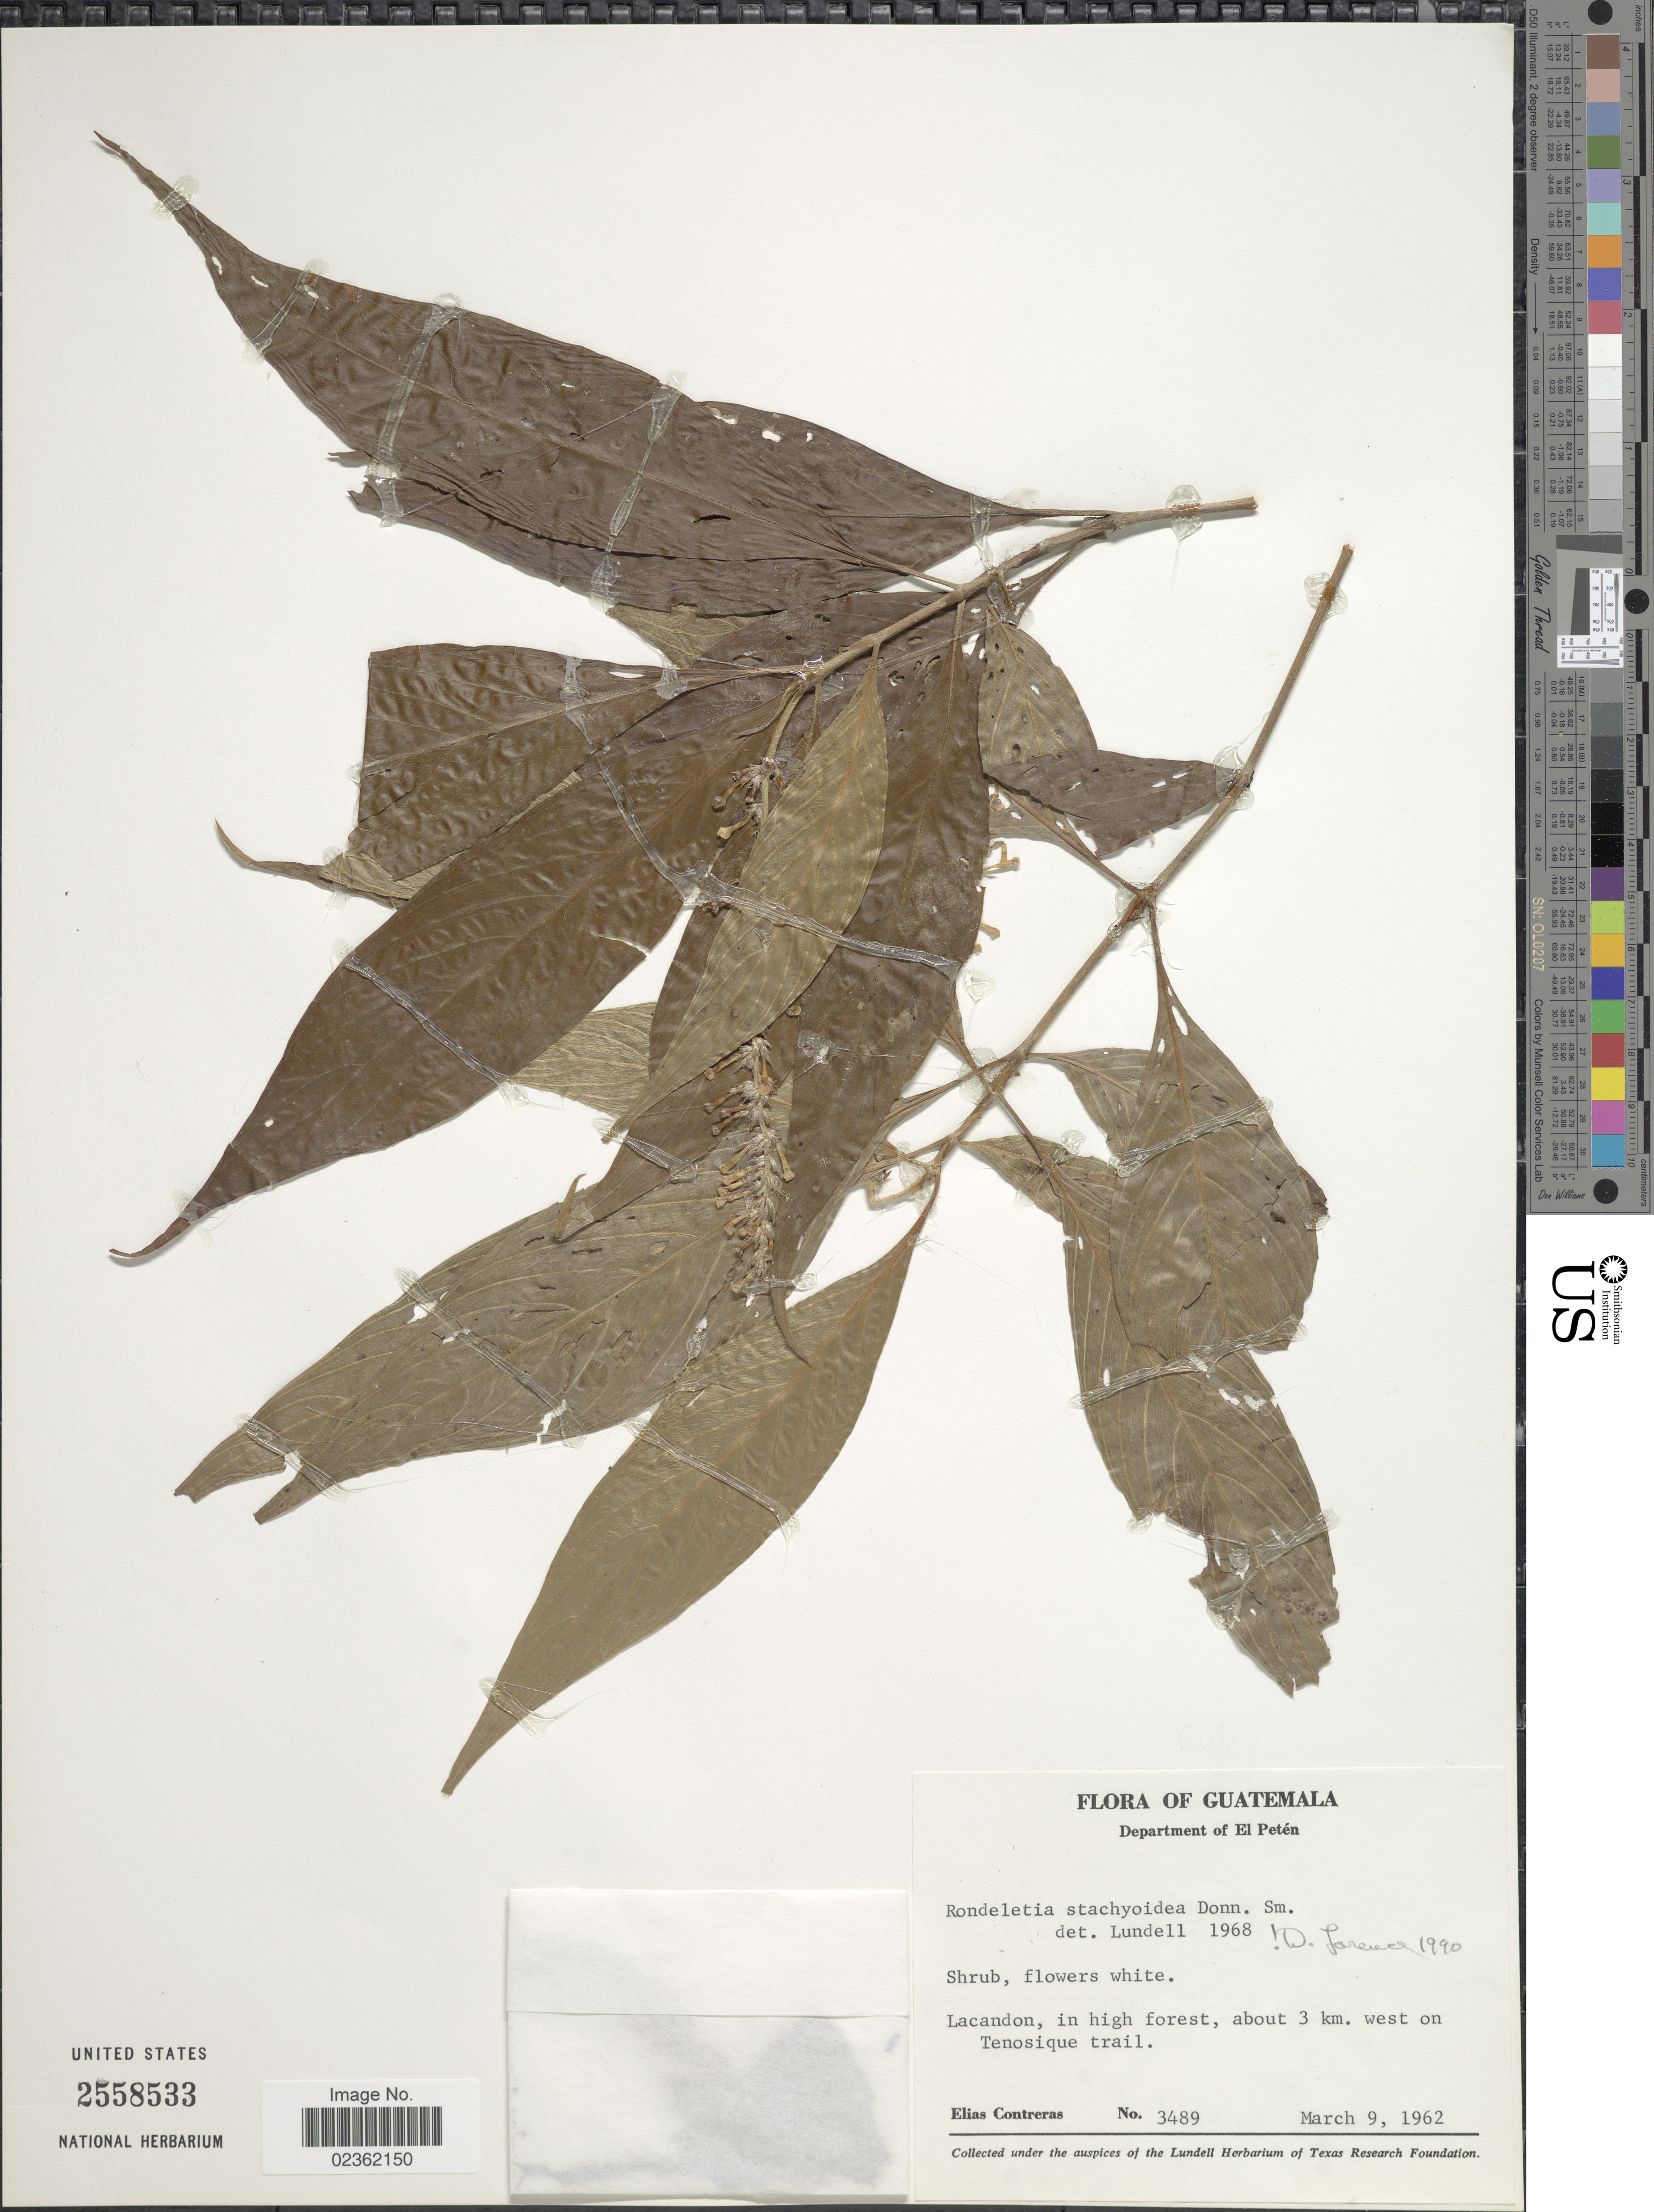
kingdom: Plantae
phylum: Tracheophyta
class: Magnoliopsida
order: Gentianales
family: Rubiaceae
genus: Rondeletia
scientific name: Rondeletia stachyoidea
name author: Donn. Sm.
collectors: E. Contreras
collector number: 3489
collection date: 1962-03-09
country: Guatemala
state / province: El Petén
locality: Lacandon, in high forest, about 3 km. west on Tenosique trail.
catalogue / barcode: US 2558533